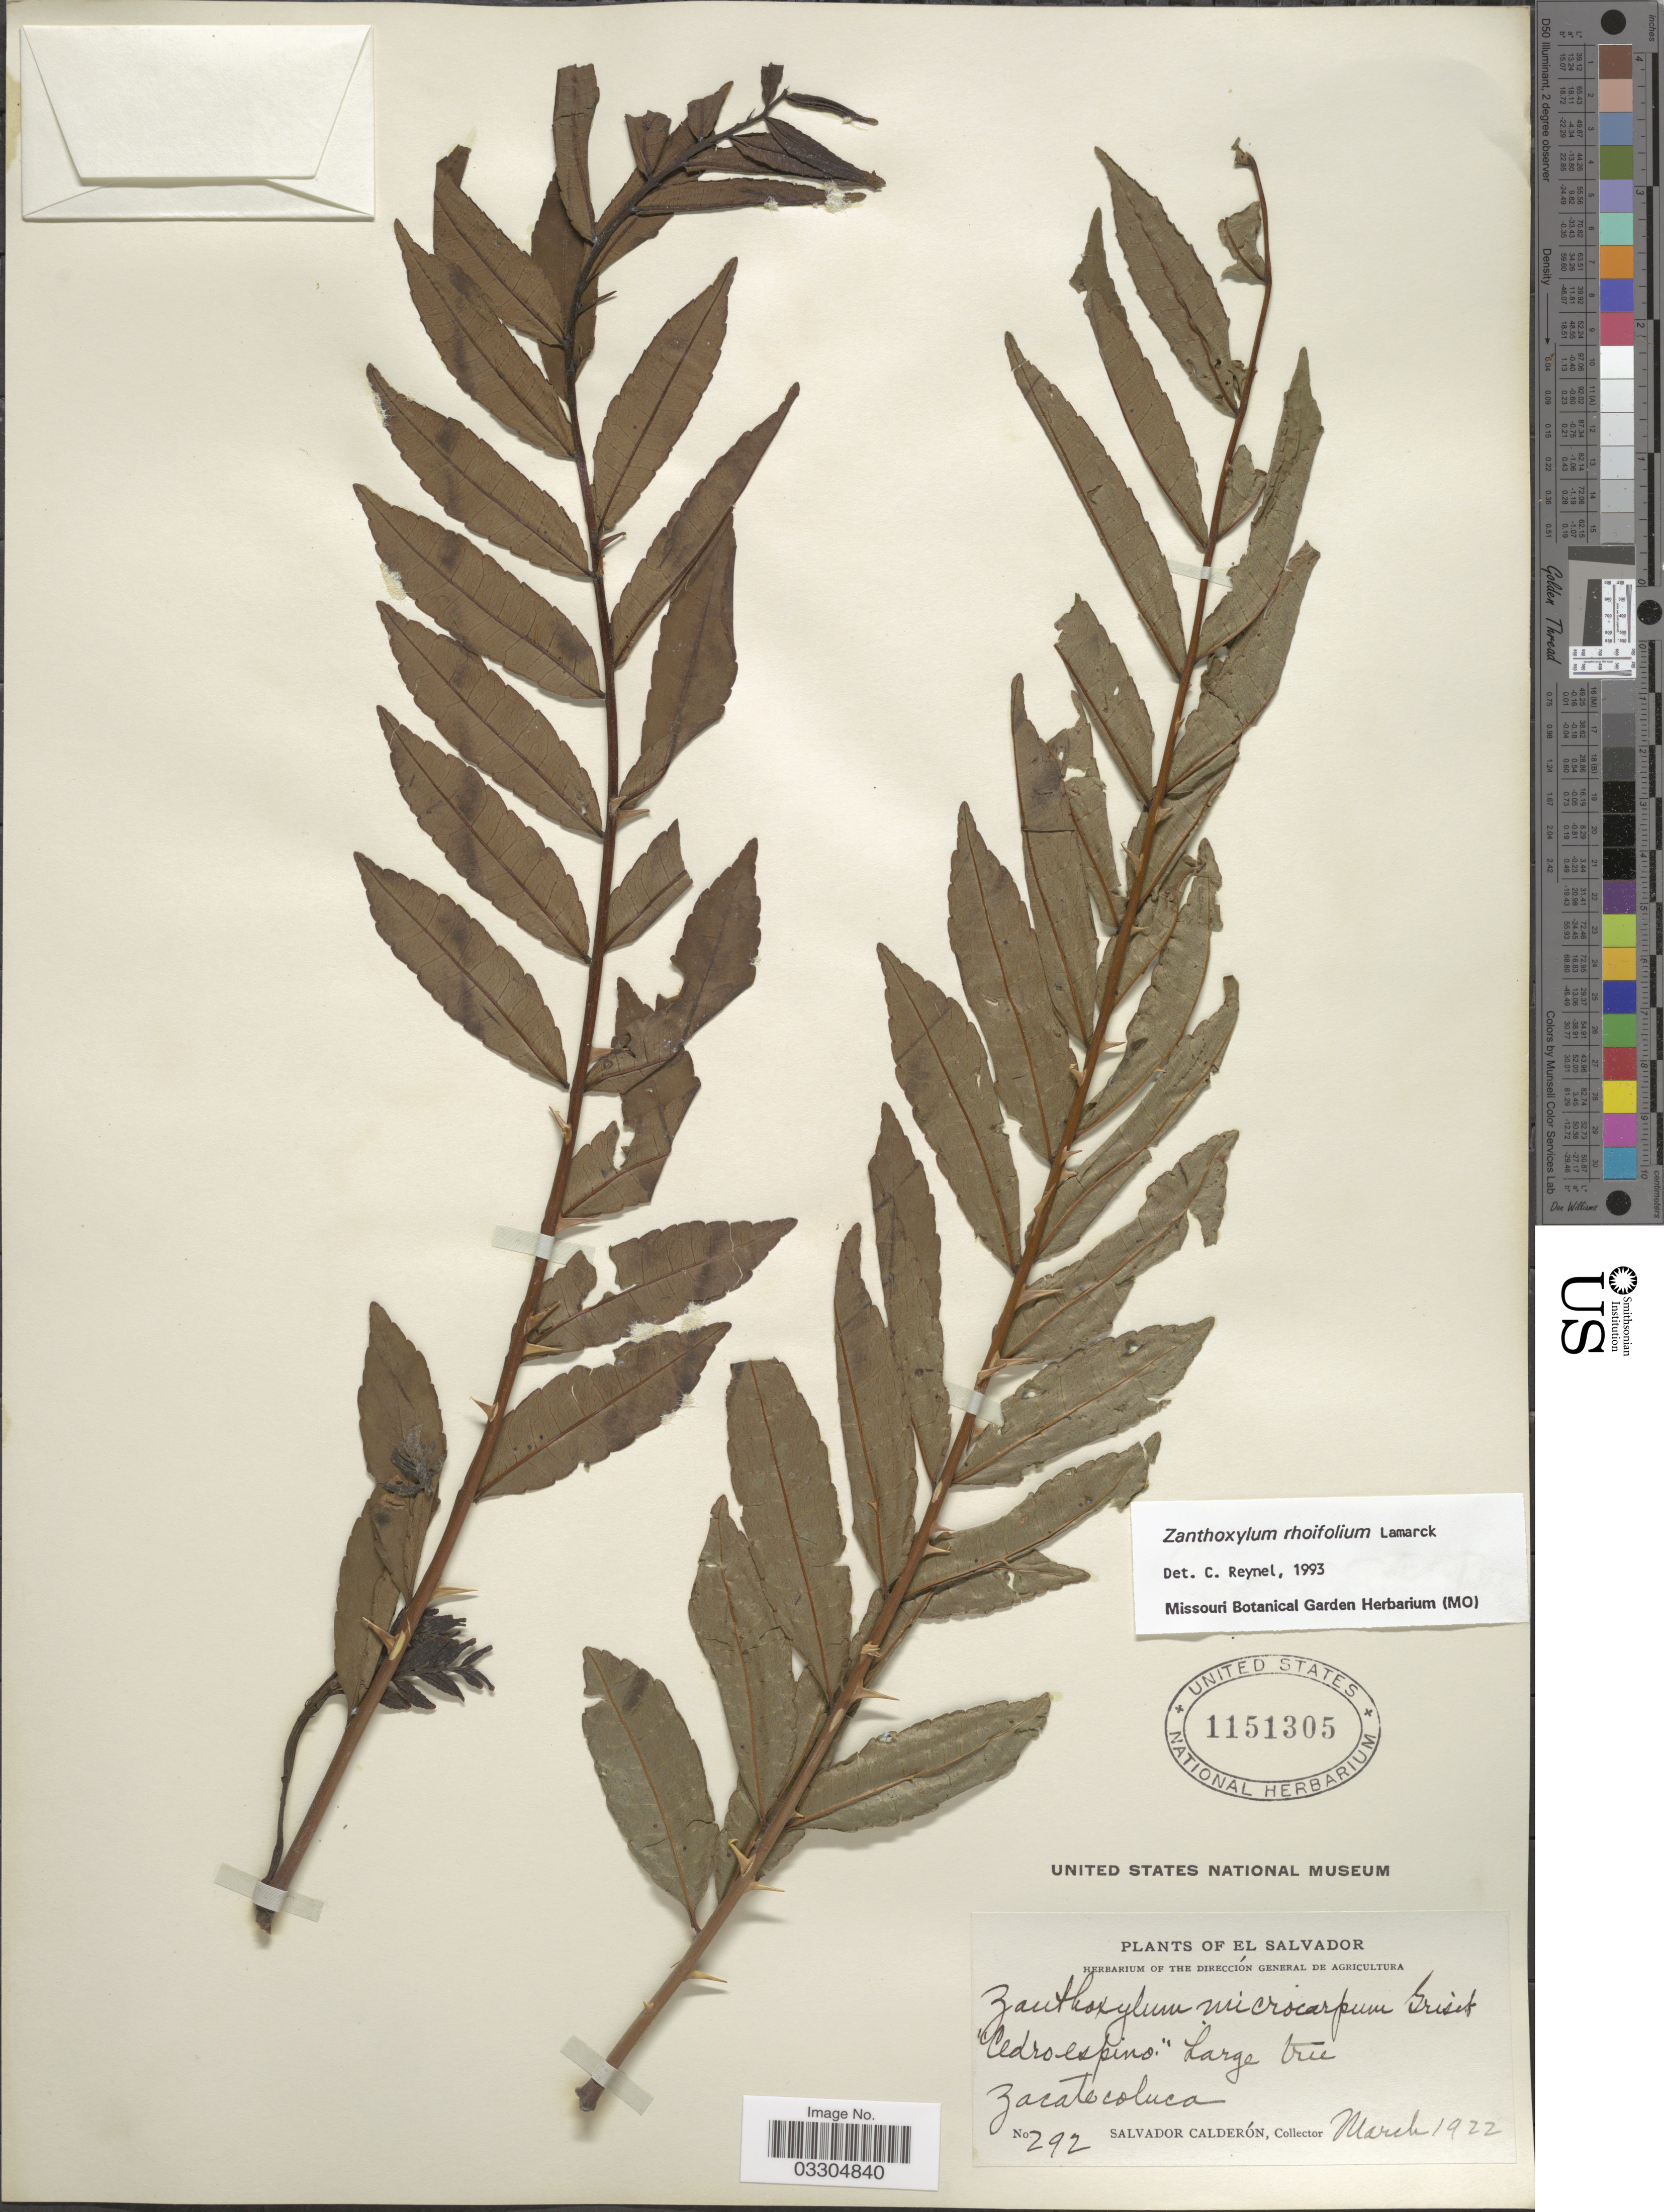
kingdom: Plantae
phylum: Tracheophyta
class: Magnoliopsida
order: Sapindales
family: Rutaceae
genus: Zanthoxylum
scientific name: Zanthoxylum rhoifolium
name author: Lam.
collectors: S. Calderón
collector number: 292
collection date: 1922-03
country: El Salvador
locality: Zacatecoluca.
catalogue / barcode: US 1151305